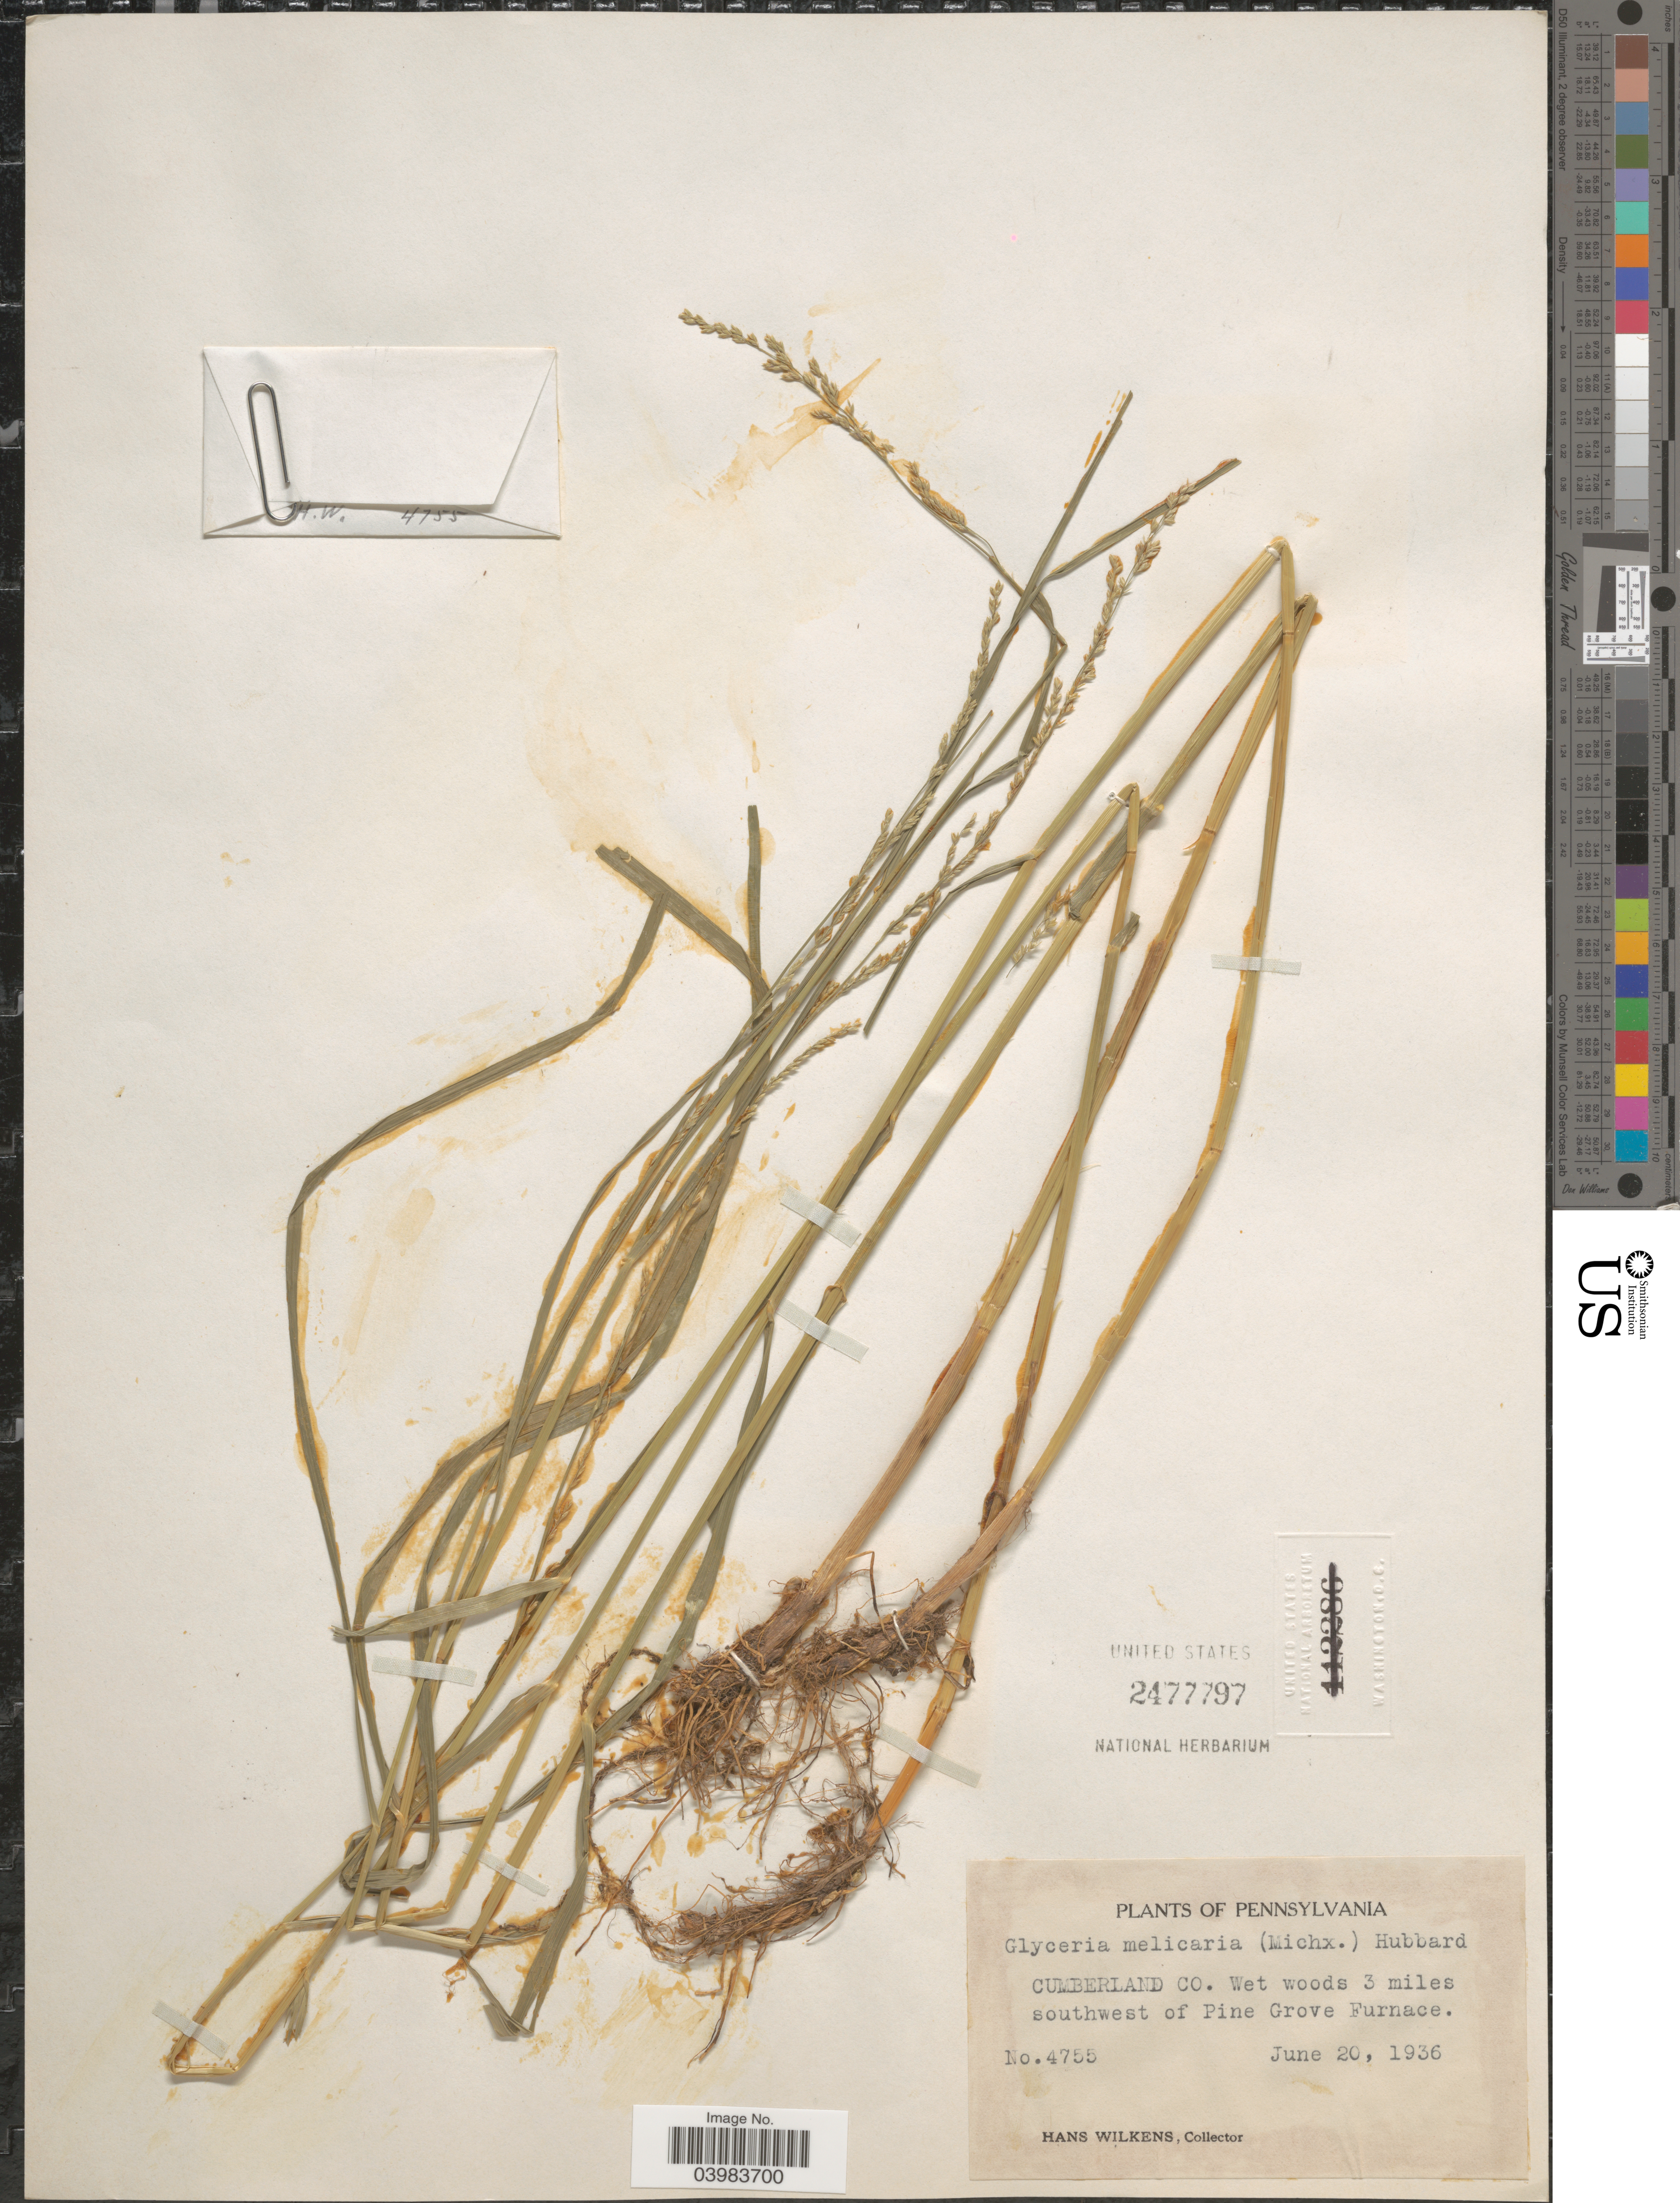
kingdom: Plantae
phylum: Tracheophyta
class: Liliopsida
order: Poales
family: Poaceae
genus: Glyceria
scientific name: Glyceria melicaria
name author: (Michx.) F.T. Hubb.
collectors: H. Wilkens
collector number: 4755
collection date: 1936-06-20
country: United States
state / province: Pennsylvania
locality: Cumberland Co. Wet woods 3 miles southwest of Pine Grove Furnace.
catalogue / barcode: US 2477797